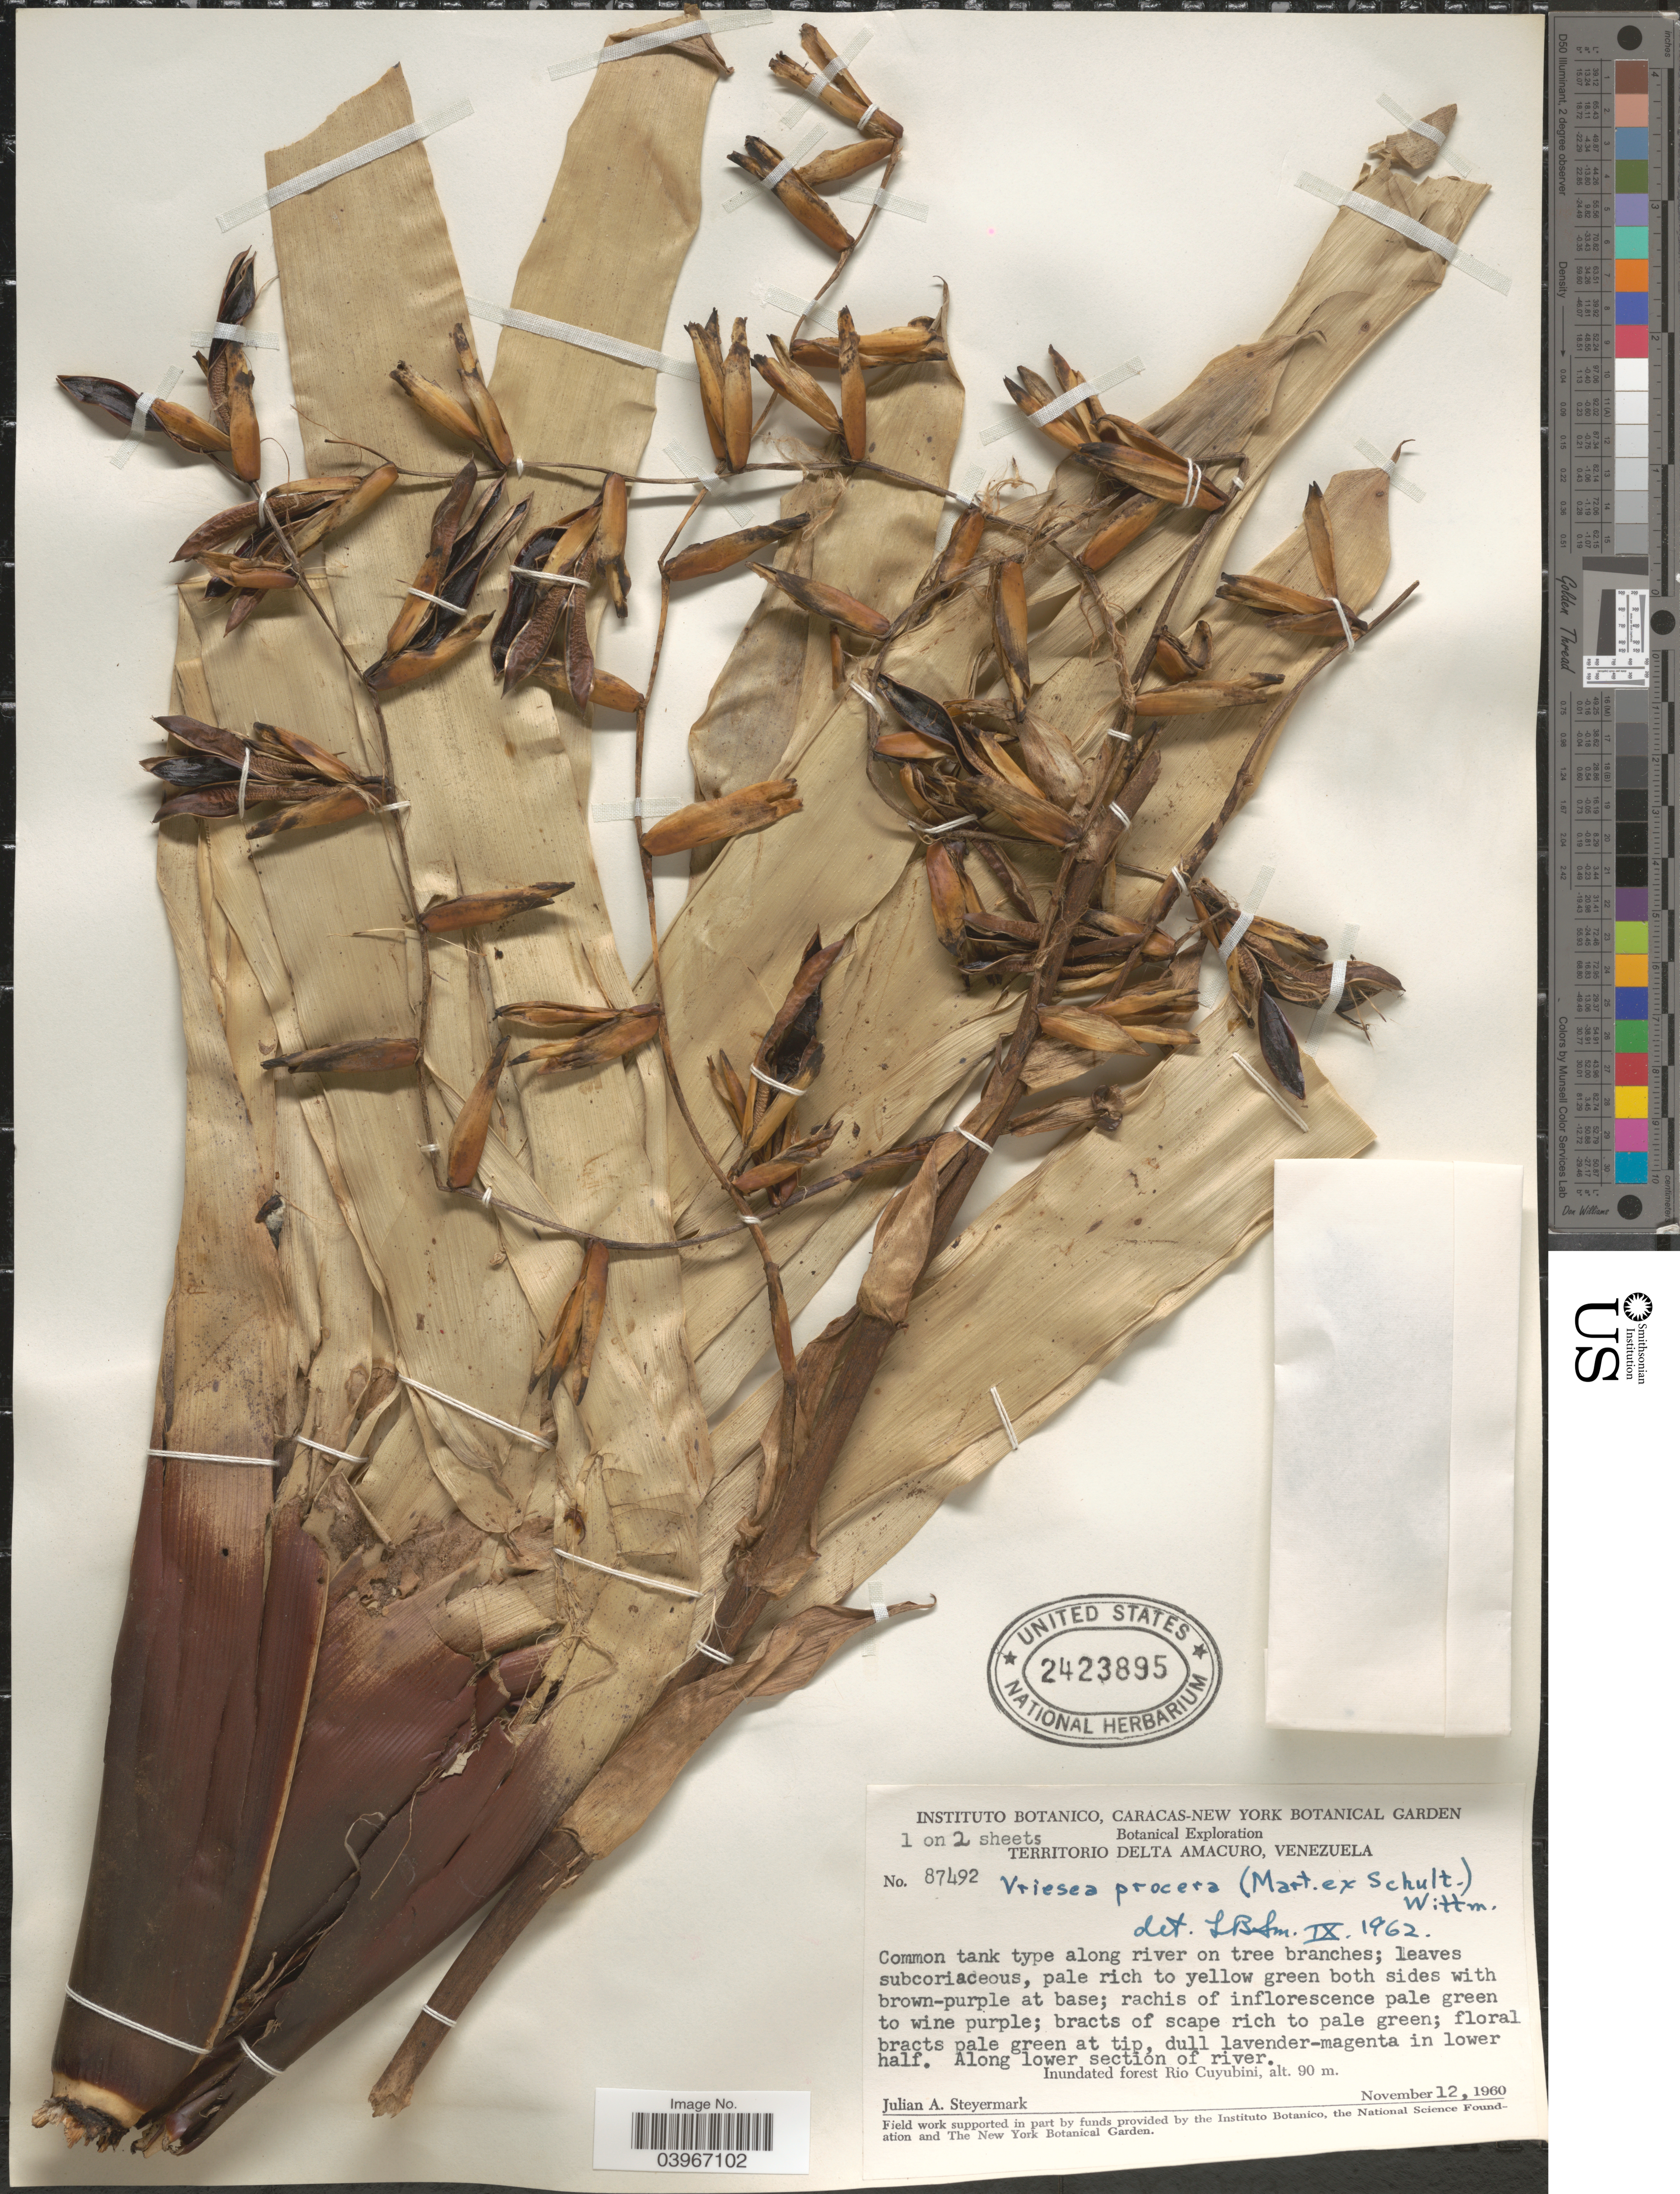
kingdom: Plantae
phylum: Tracheophyta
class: Liliopsida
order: Poales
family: Bromeliaceae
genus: Vriesea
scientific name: Vriesea procera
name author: (Mart. ex Schult. & Schult. f.) Wittm.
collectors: J. Steyermark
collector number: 87492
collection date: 1960-11-12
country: Venezuela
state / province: Delta Amacuro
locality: Territorio Delta Amacuro. Inundated forest Rio Cuyubini.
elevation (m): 90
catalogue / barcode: US 2423895